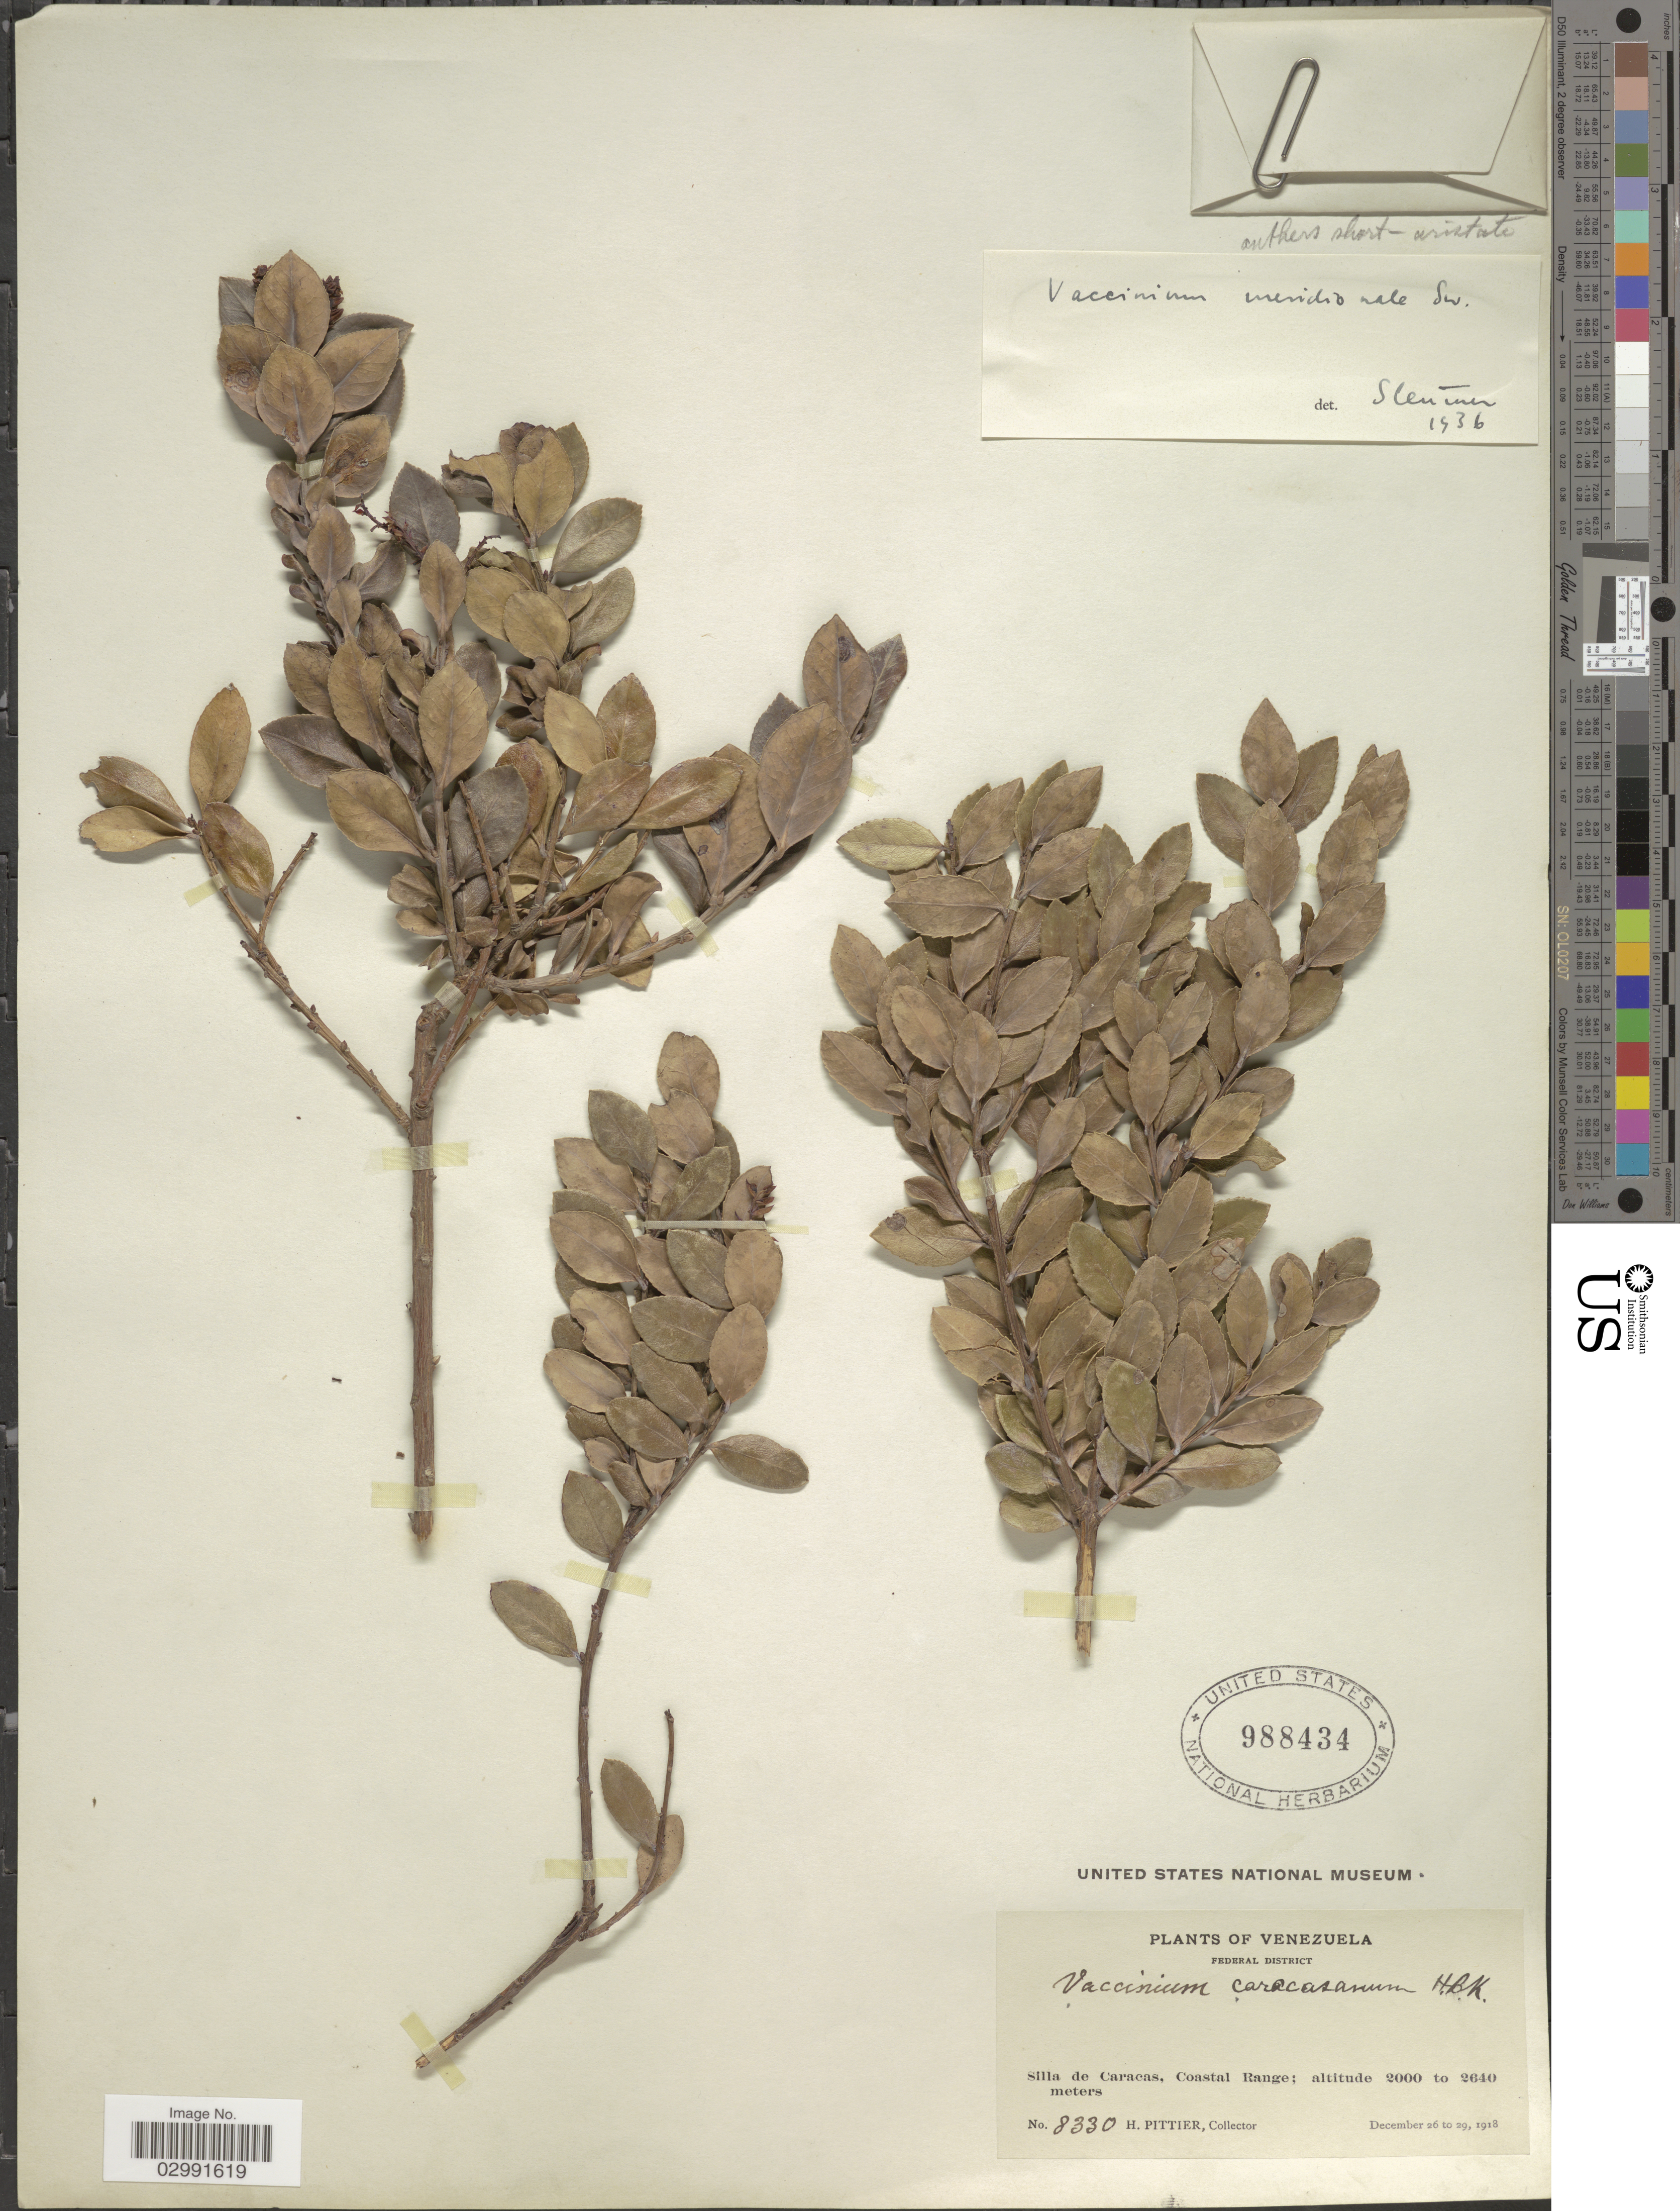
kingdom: Plantae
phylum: Tracheophyta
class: Magnoliopsida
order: Ericales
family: Ericaceae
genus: Vaccinium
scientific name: Vaccinium meridionale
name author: Sw.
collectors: H. F. Pittier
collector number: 8330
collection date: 1918-12-26/1918-12-29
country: Venezuela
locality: Silla de caracas, Coastal Range. Federal District.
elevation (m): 2000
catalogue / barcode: US 988434